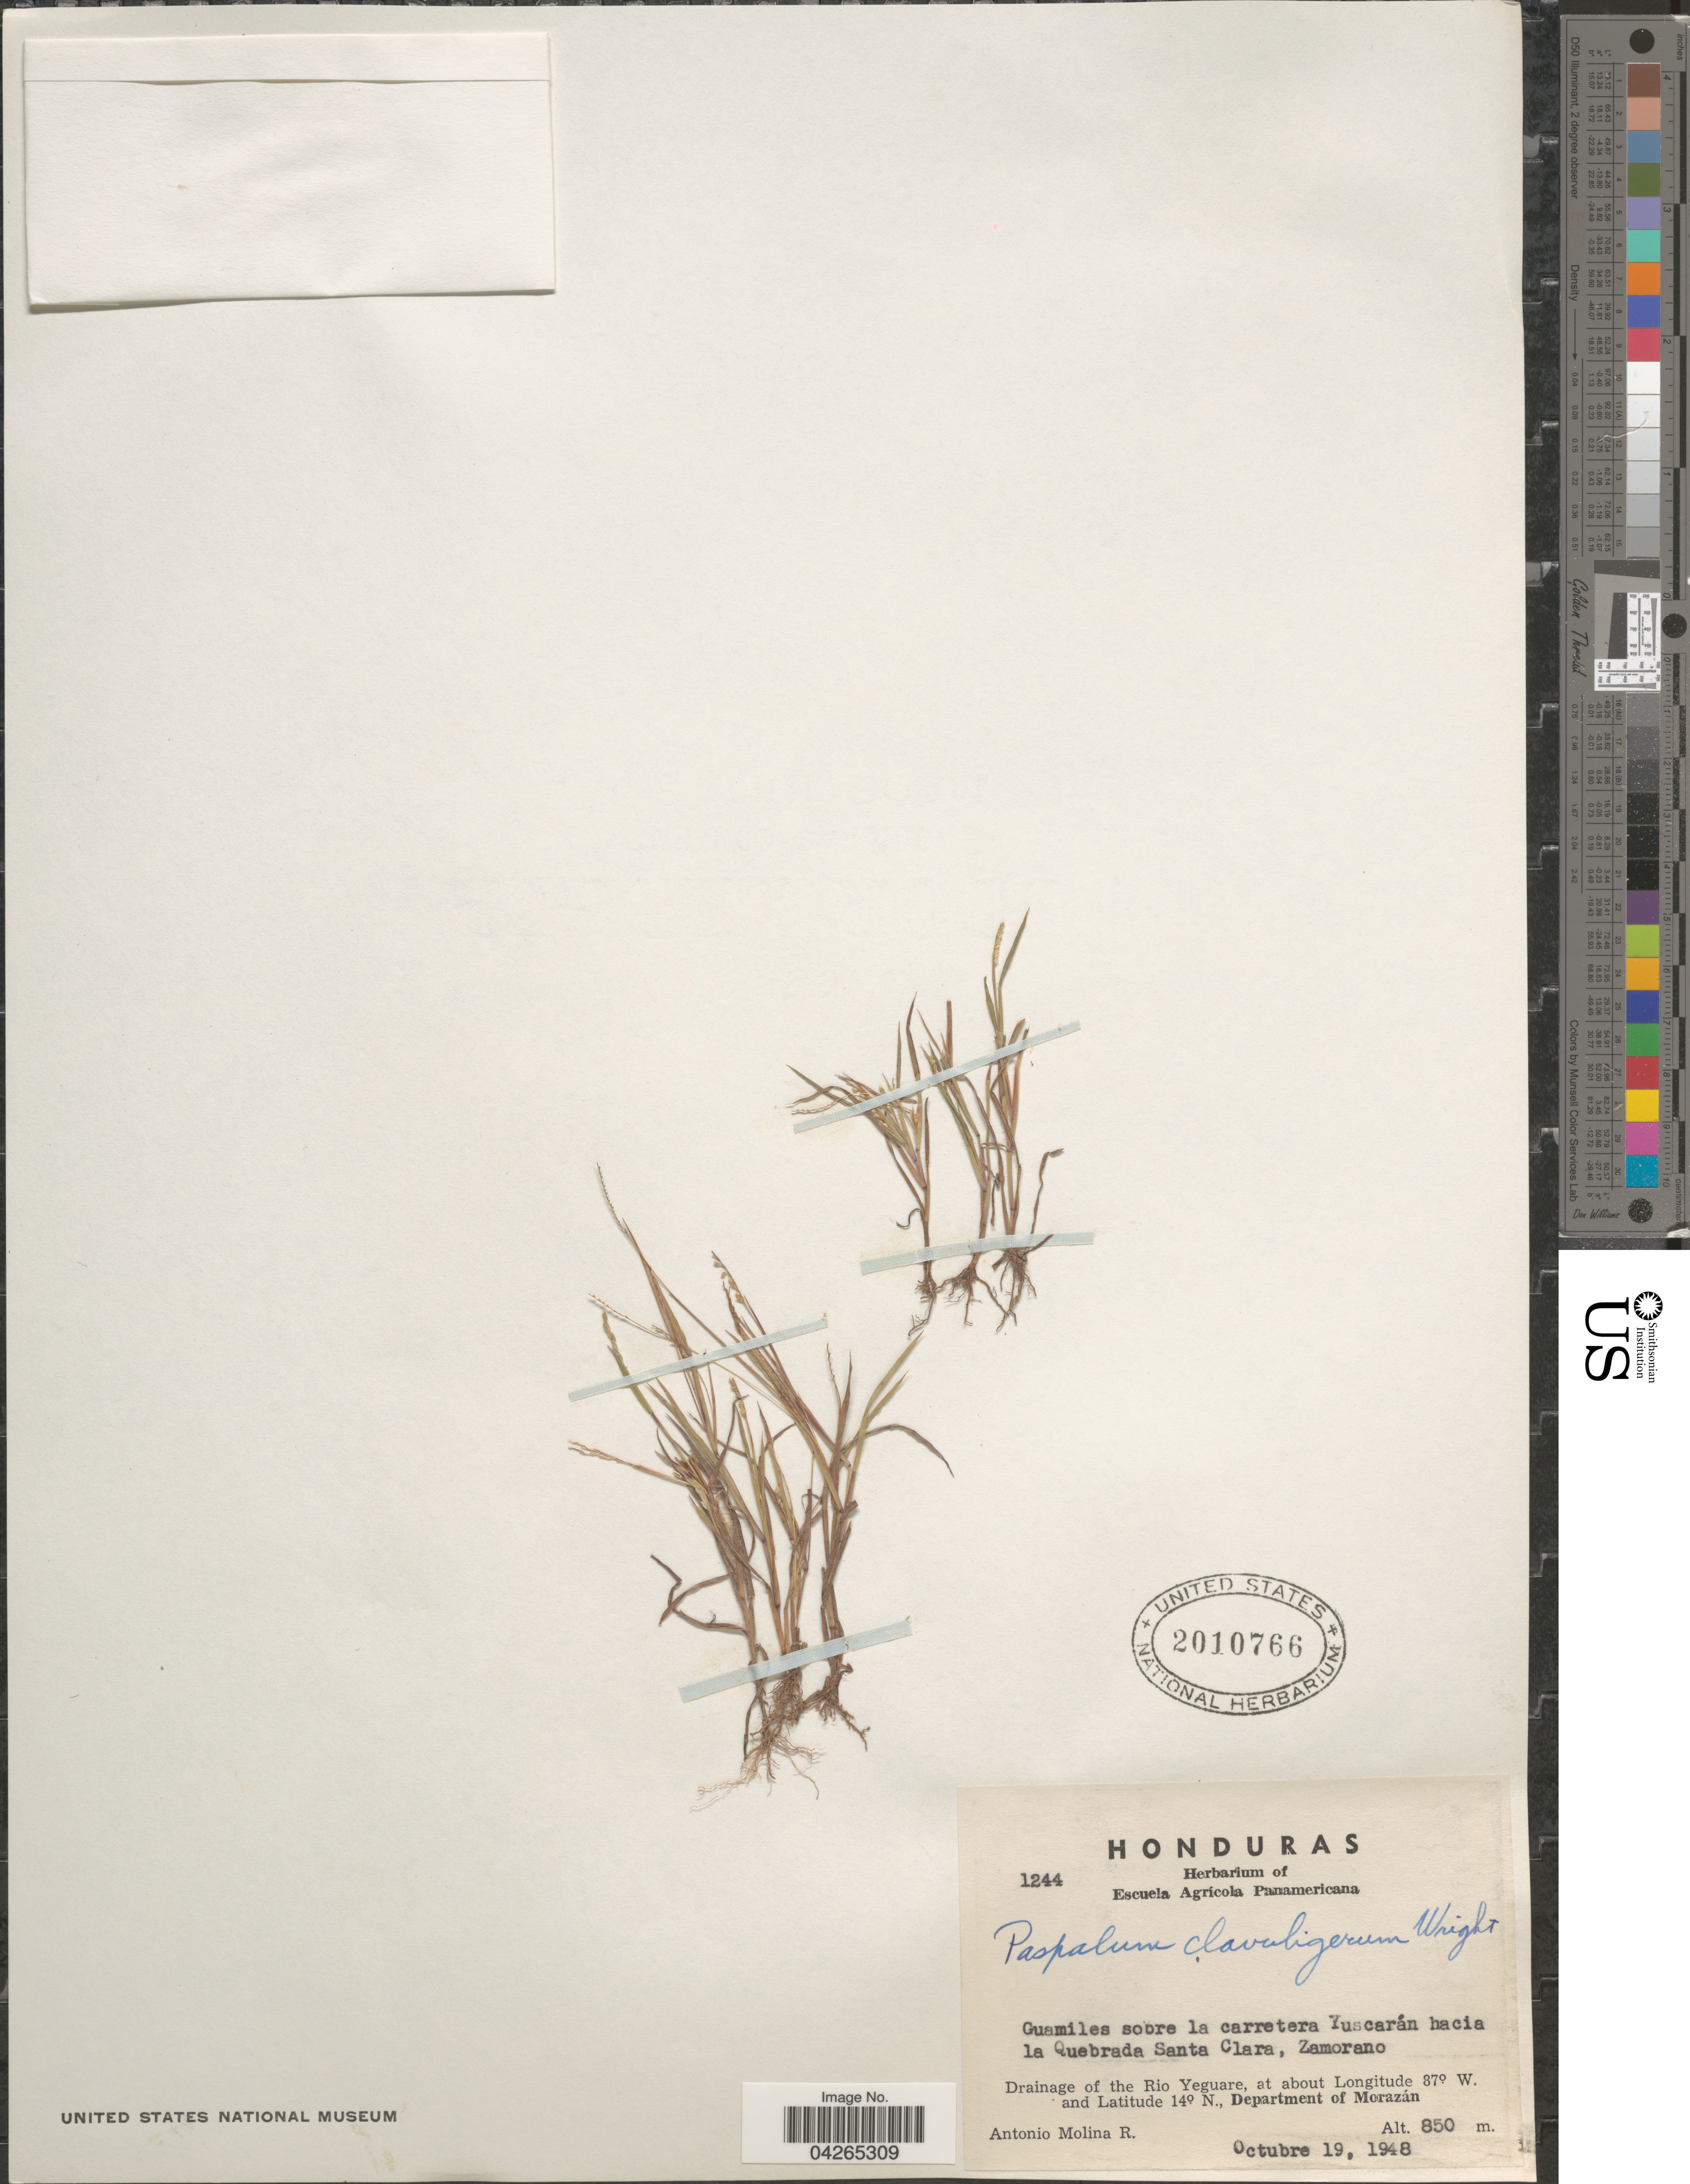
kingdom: Plantae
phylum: Tracheophyta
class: Liliopsida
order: Poales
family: Poaceae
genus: Paspalum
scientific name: Paspalum claviliferum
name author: C. Wright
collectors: A. Molina R.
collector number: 1244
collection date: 1948-10-19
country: Honduras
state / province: Fco. Morazán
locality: Guamiles sobre la carretera Yuscarán hacia la Quebrada Santa Clara, Zamorano. Drainage of the Rio Yeguare, Department of Morazán.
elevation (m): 850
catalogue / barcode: US 2010766